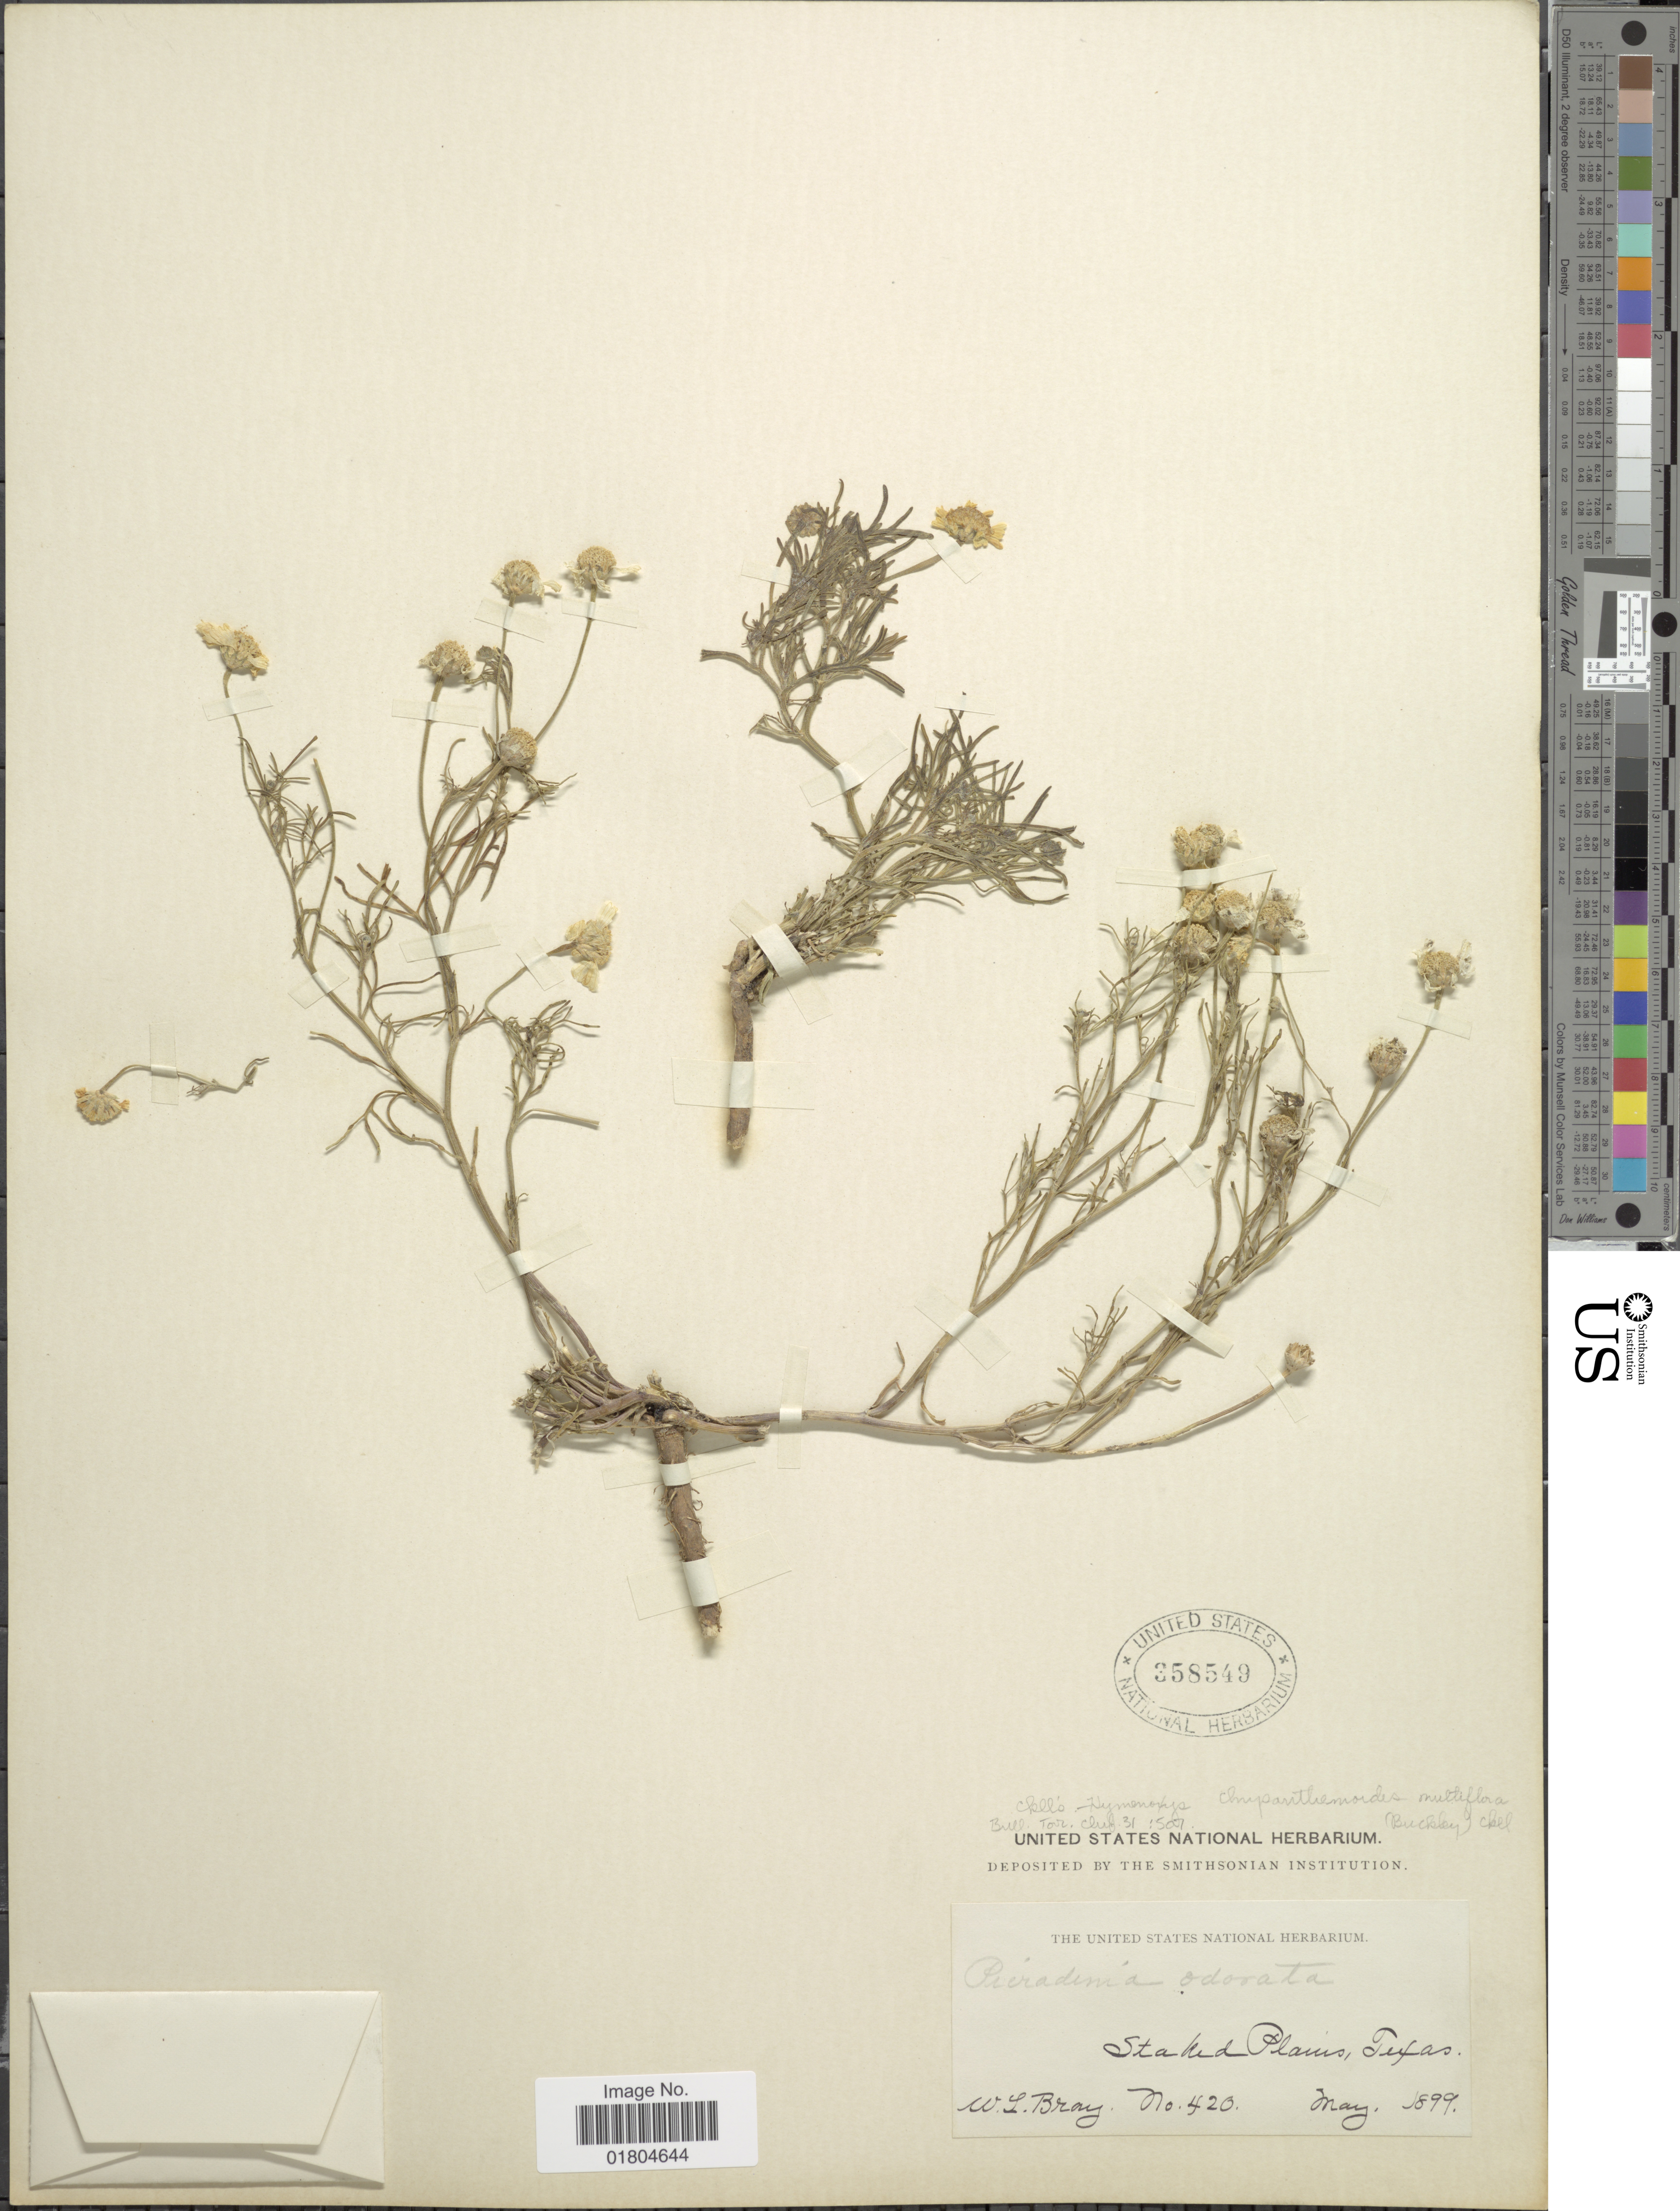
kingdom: Plantae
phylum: Tracheophyta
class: Magnoliopsida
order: Asterales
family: Asteraceae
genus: Hymenoxys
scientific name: Hymenoxys odorata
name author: DC.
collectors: W. L. Bray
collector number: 420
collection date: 1899-05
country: United States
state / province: Texas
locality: Staked Plains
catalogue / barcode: US 358549